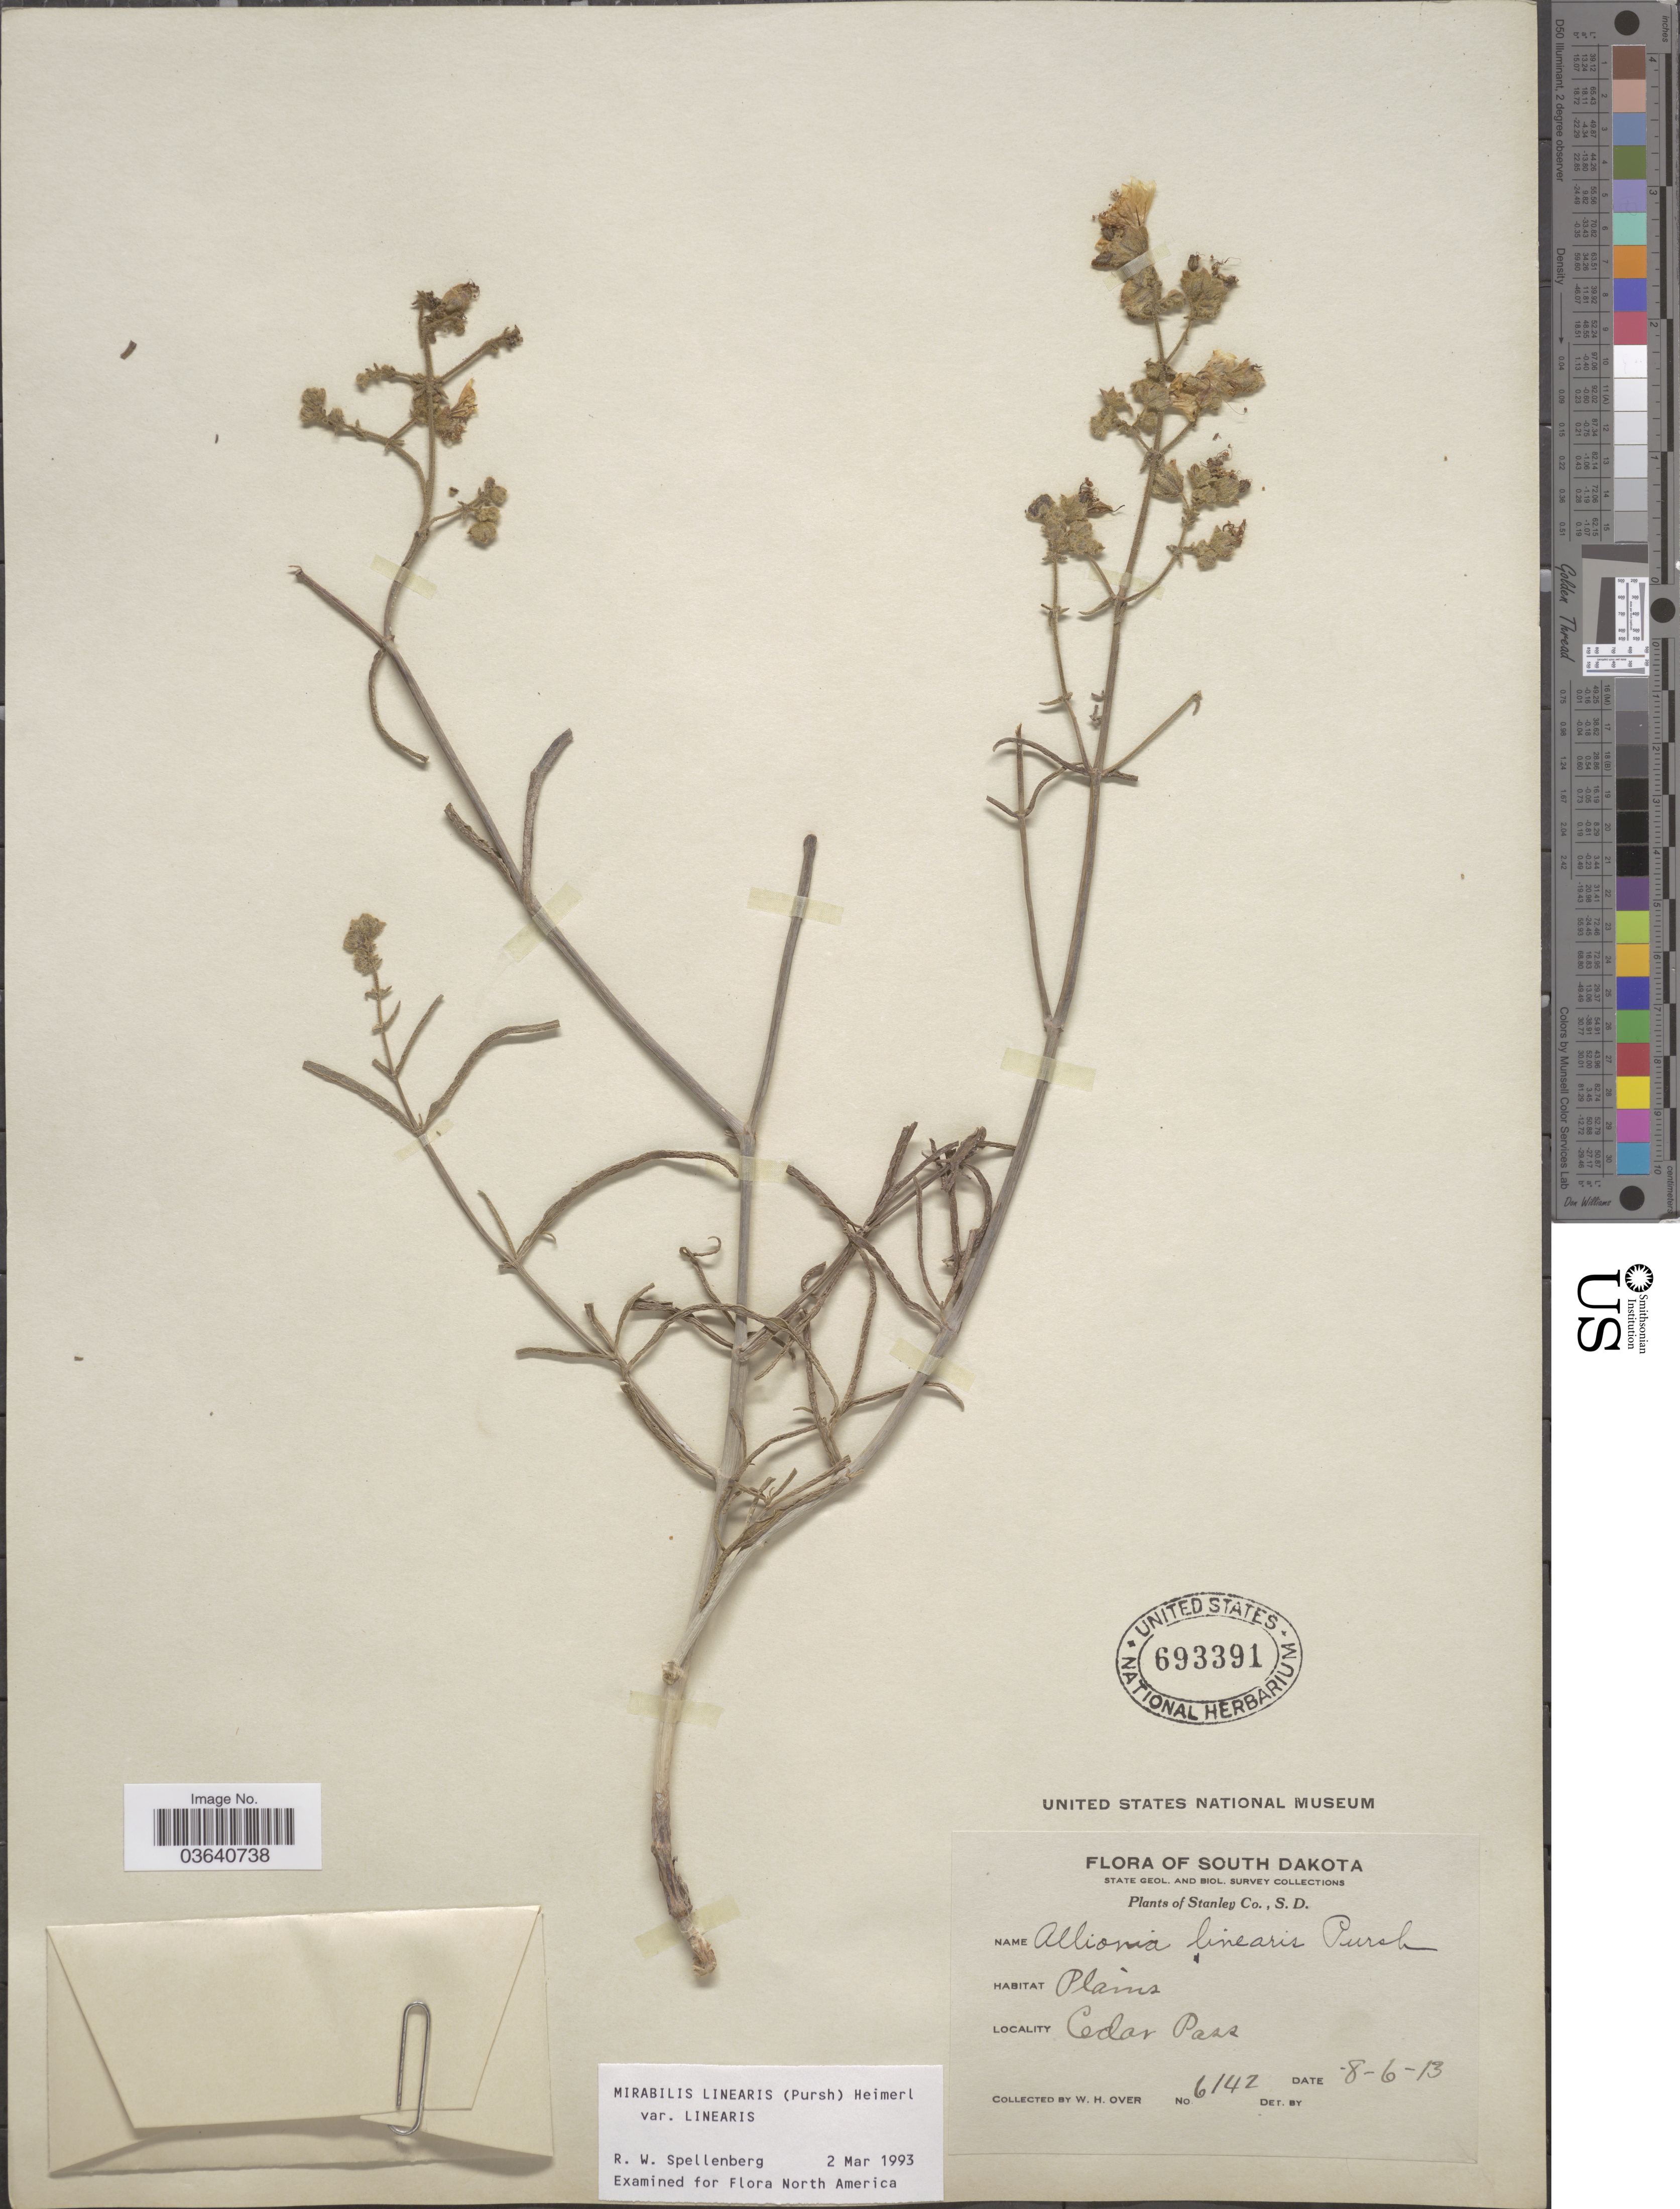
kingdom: Plantae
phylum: Tracheophyta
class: Magnoliopsida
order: Caryophyllales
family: Nyctaginaceae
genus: Mirabilis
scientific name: Mirabilis linearis var. linearis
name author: (Pursh) Heimerl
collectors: W. Over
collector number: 6142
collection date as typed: Transcribed d/m/y: 6/8/13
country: United States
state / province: South Dakota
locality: Stanley Co., Plains, Cedar Pass.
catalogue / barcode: US 693391